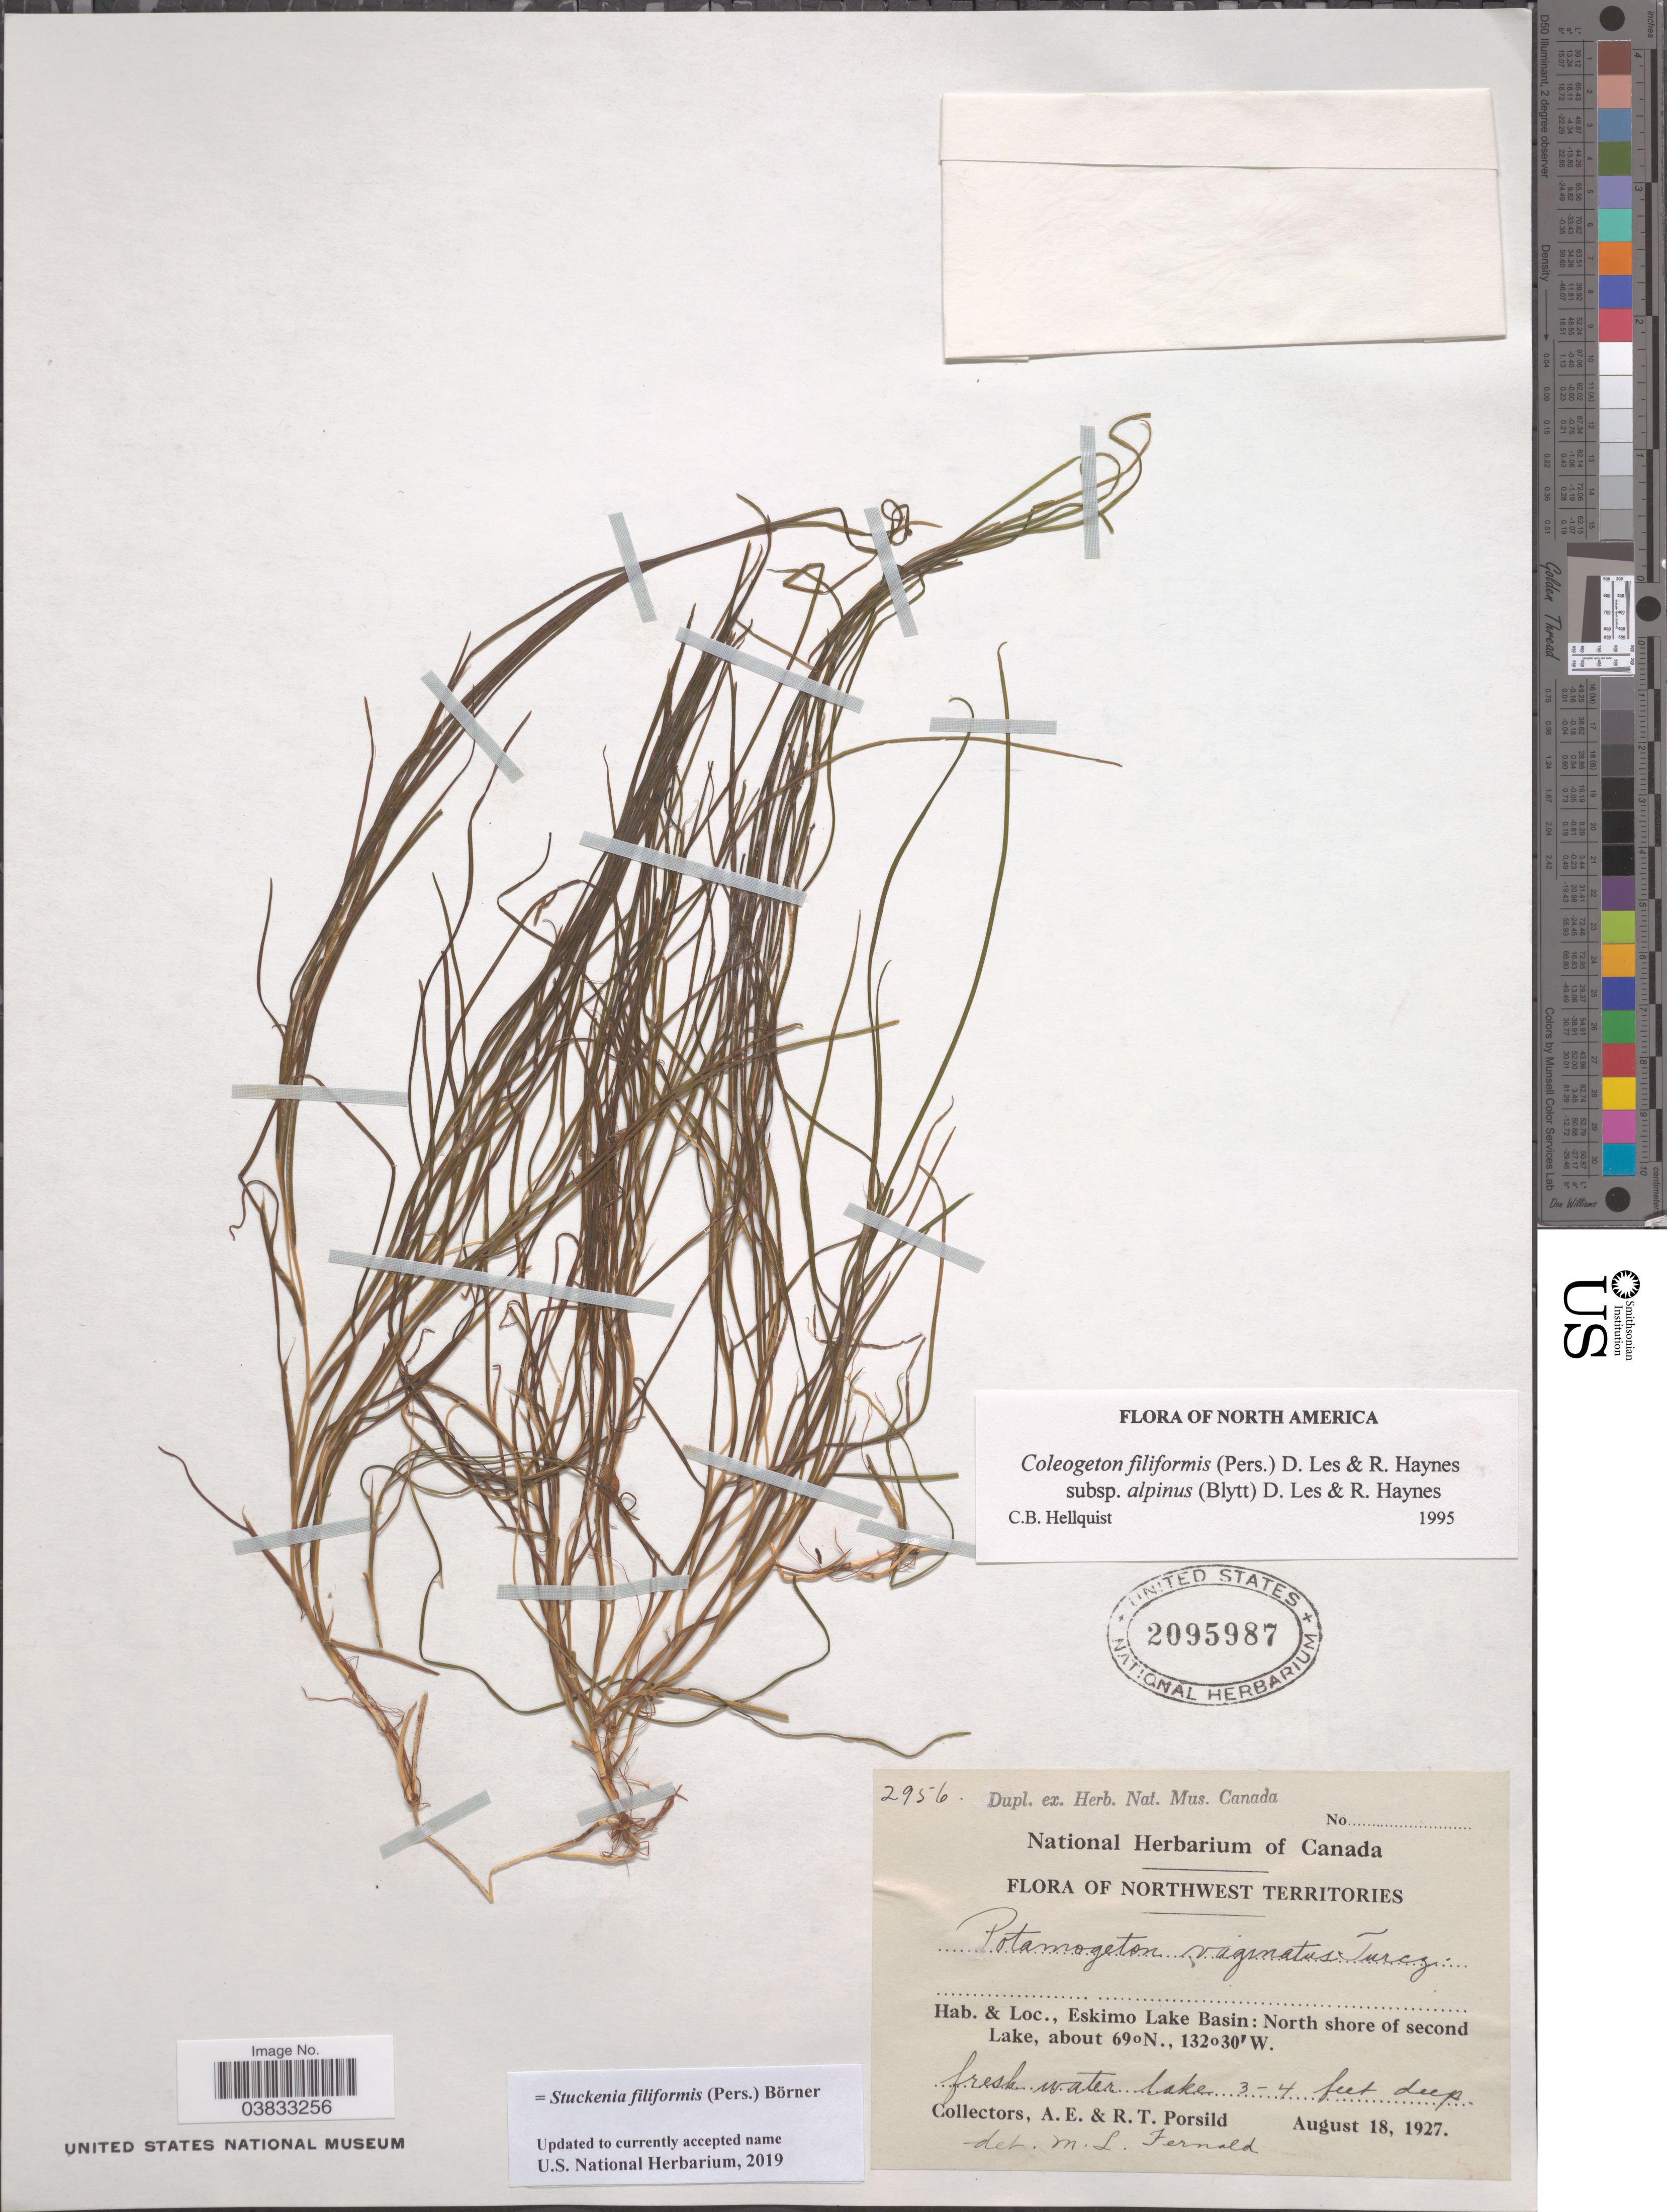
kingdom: Plantae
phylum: Tracheophyta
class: Liliopsida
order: Alismatales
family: Potamogetonaceae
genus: Stuckenia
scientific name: Stuckenia filiformis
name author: (Pers.) Börner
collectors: A. E. Porsild & R. T. Porsild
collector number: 2956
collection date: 1927-08-18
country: Canada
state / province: Northwest Territories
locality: Eskimo Lake Basin: North shore of second Lake.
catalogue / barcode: US 2095987